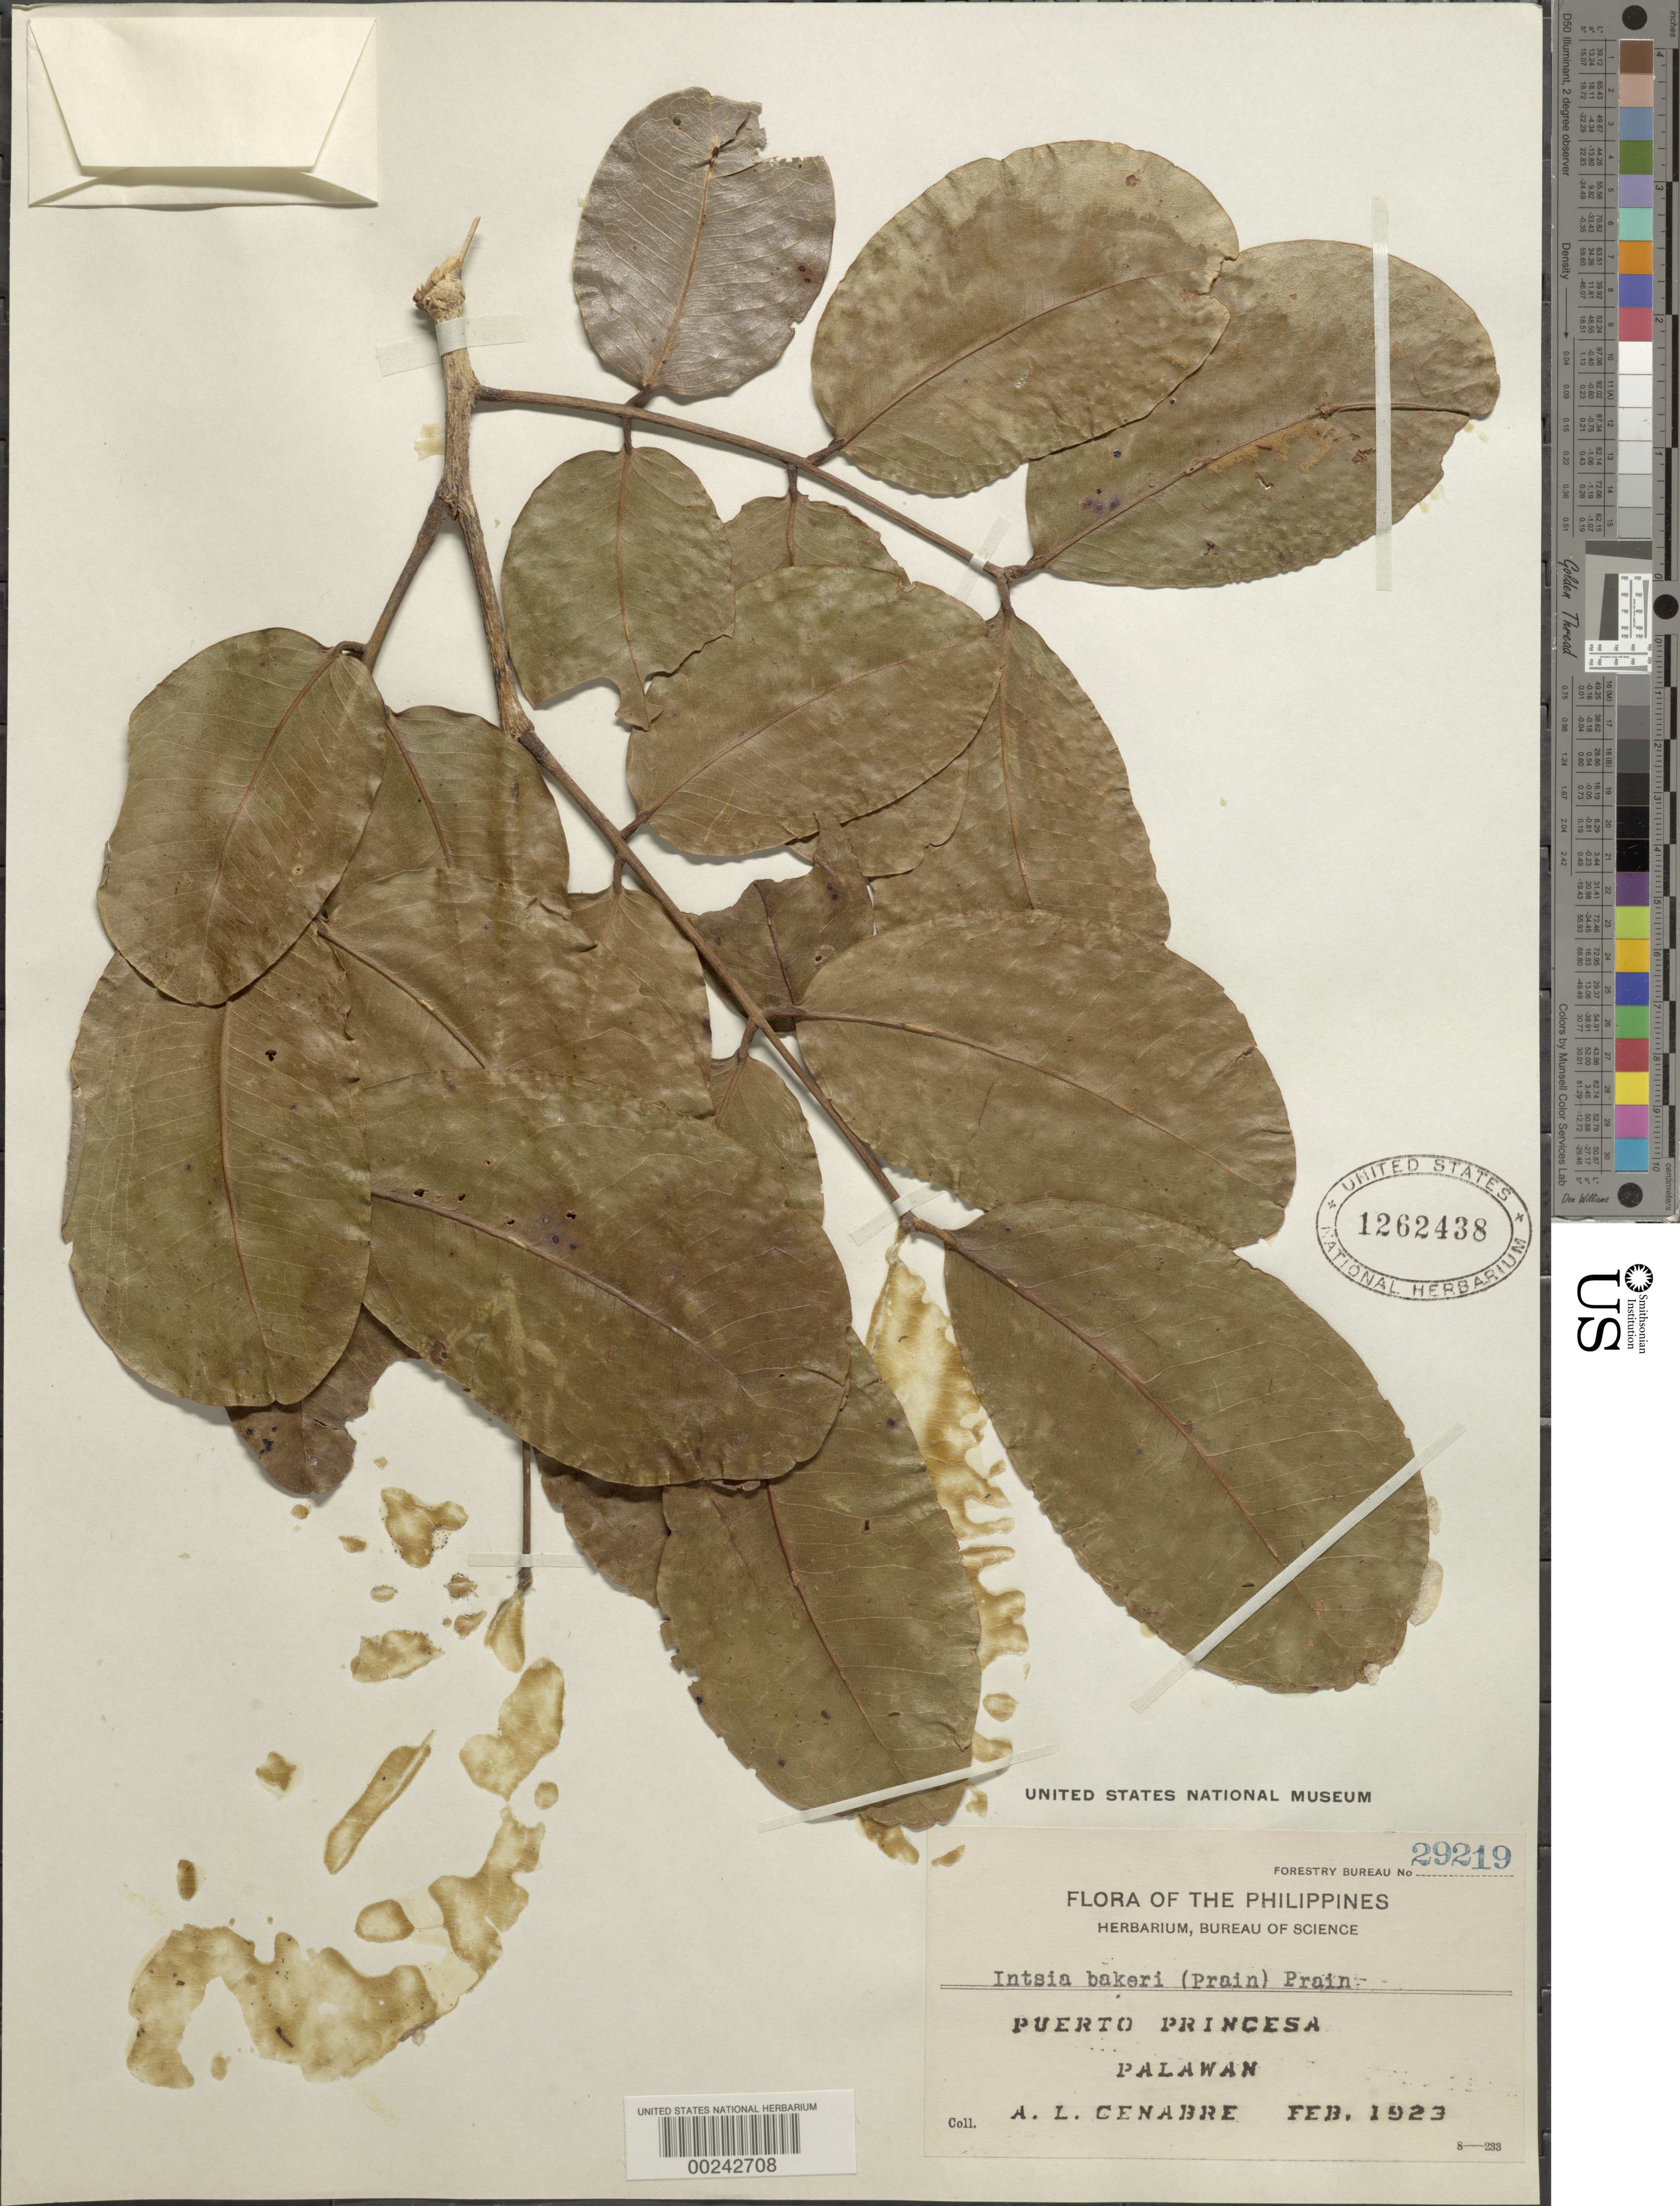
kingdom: Plantae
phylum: Tracheophyta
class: Magnoliopsida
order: Fabales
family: Fabaceae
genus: Intsia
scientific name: Intsia bakeri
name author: Prain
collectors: A. Cenabre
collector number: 29219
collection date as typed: Feb 1923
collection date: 1923-02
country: Philippines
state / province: Mimaropa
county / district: Palawan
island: Palawan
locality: Puerto princesa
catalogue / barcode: US 1262438